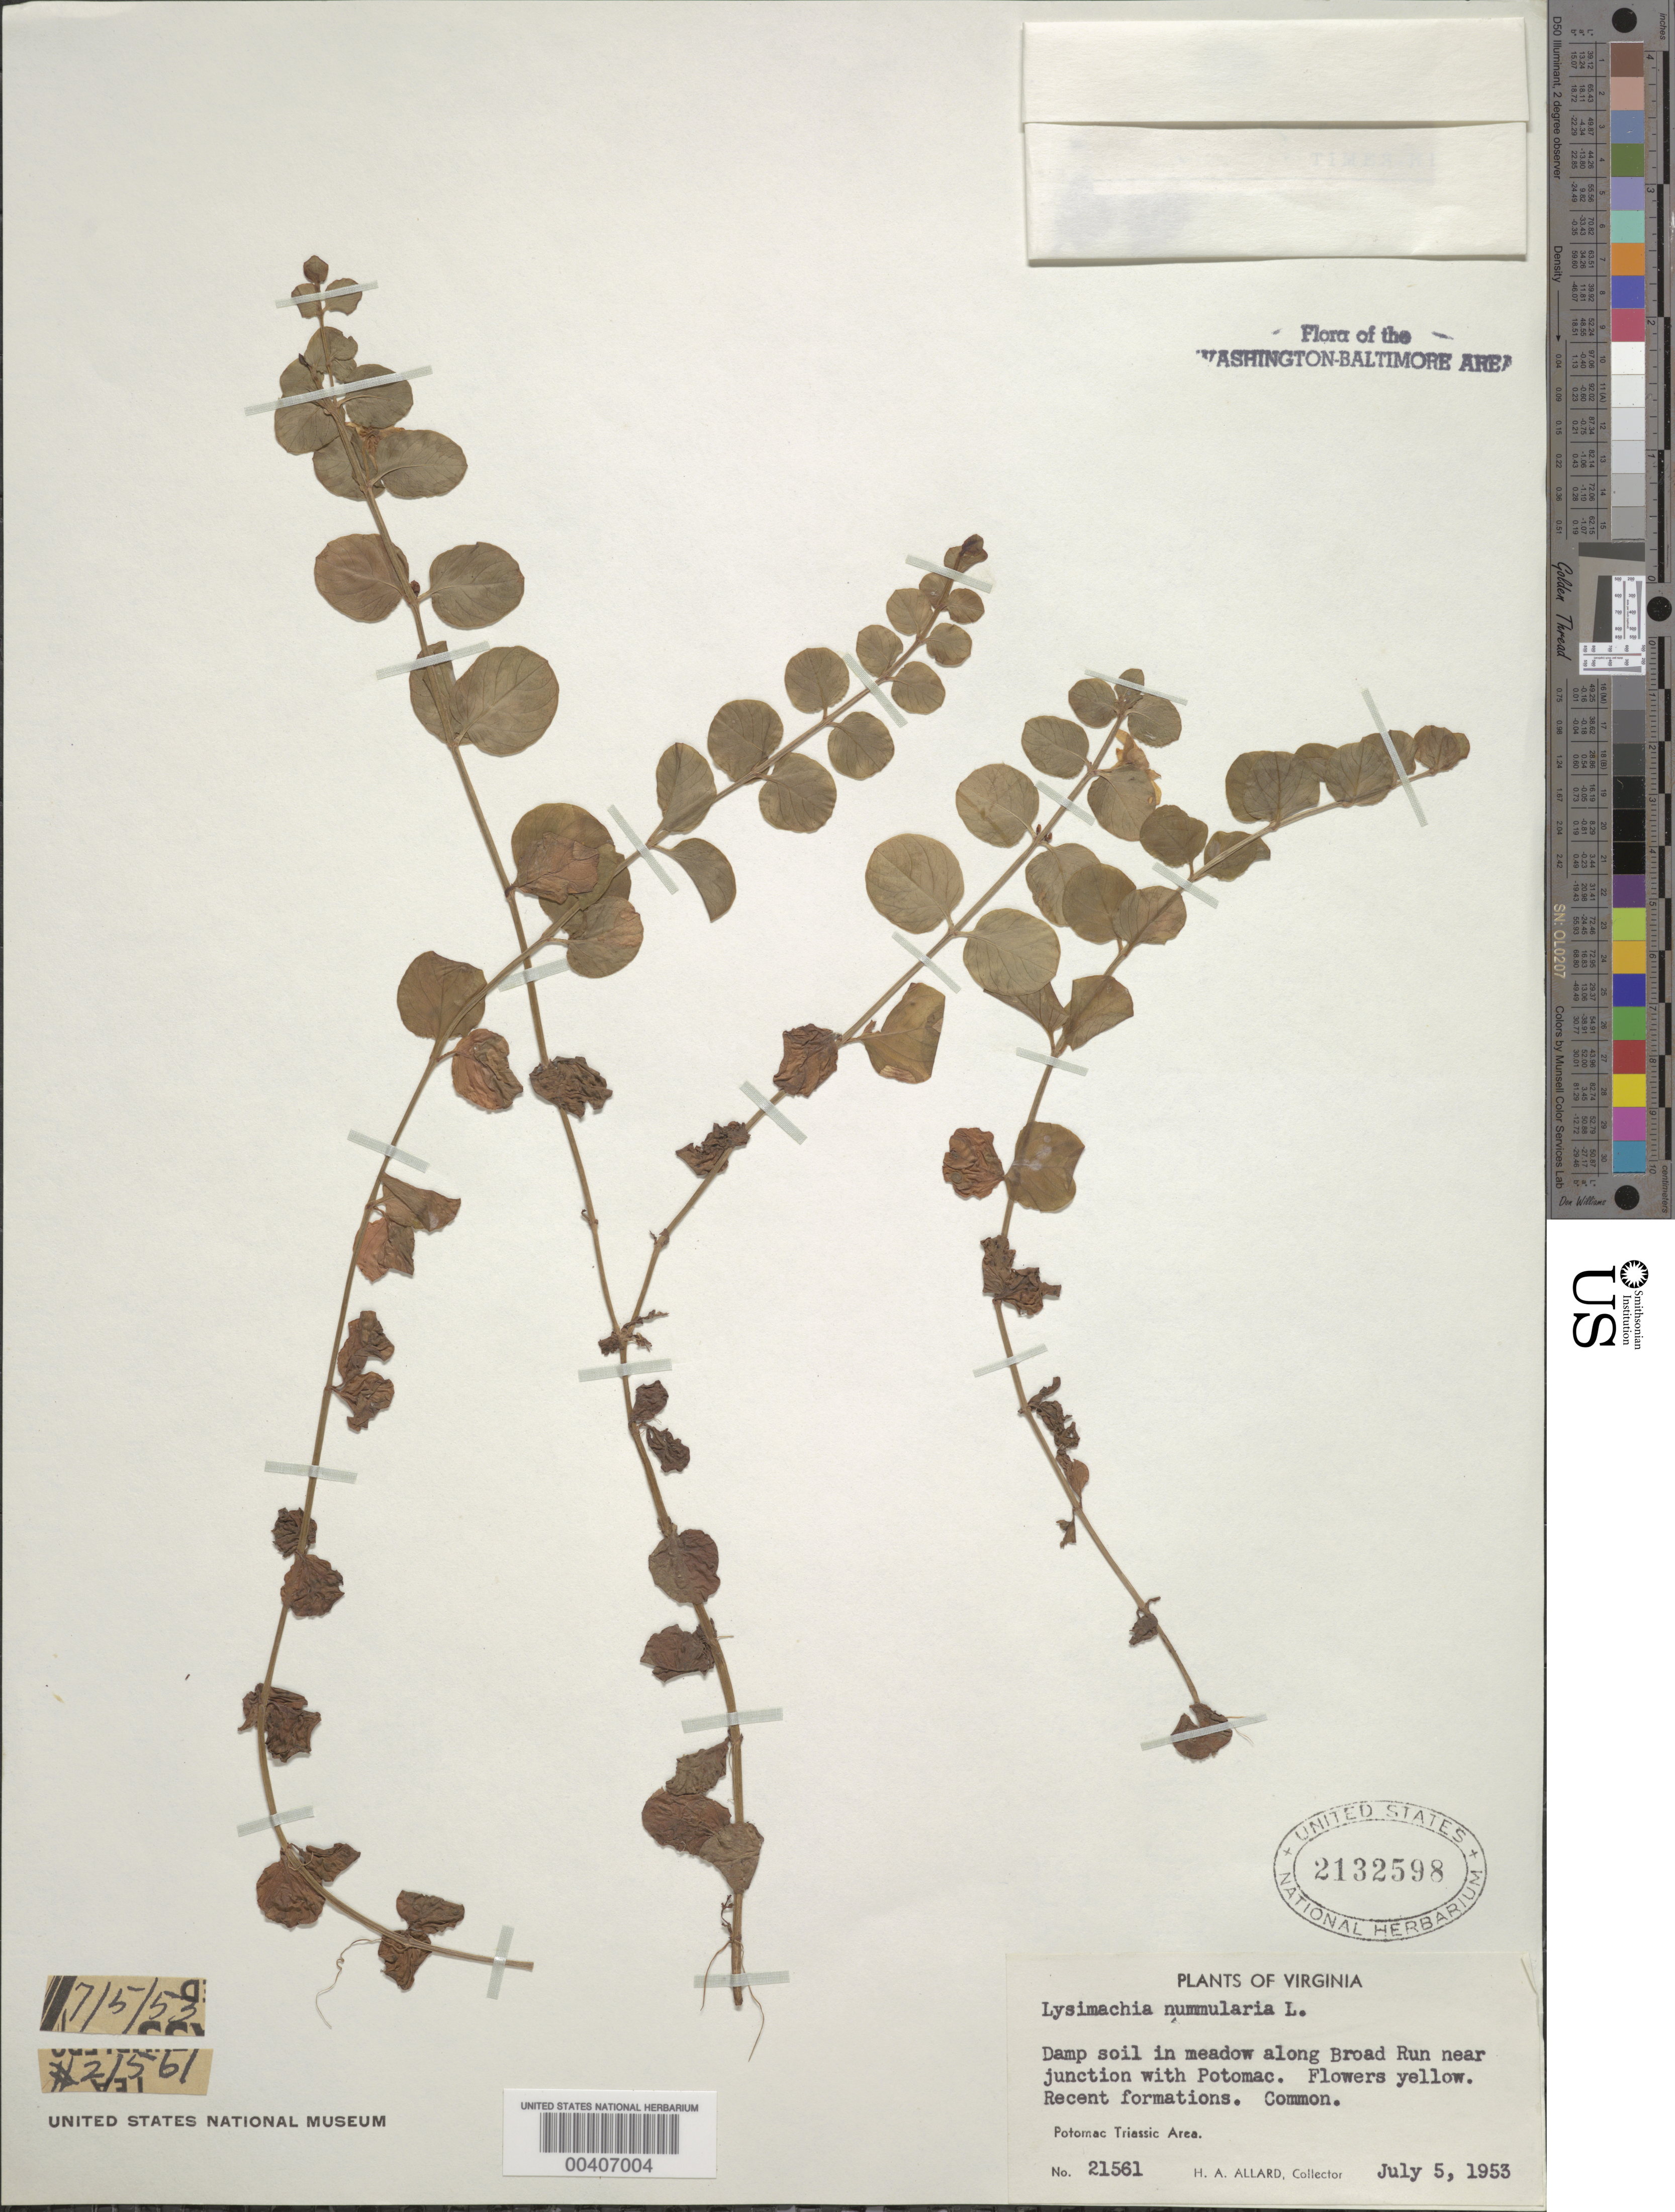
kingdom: Plantae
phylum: Tracheophyta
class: Magnoliopsida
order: Ericales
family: Primulaceae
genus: Lysimachia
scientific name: Lysimachia nummularia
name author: L.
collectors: H. A. Allard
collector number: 21561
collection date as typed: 05 Jul 1953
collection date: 1953-07-05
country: United States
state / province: Virginia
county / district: Loudoun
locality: Broad Run and Potomac River Junction C. and O. Canal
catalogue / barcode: US 2132598